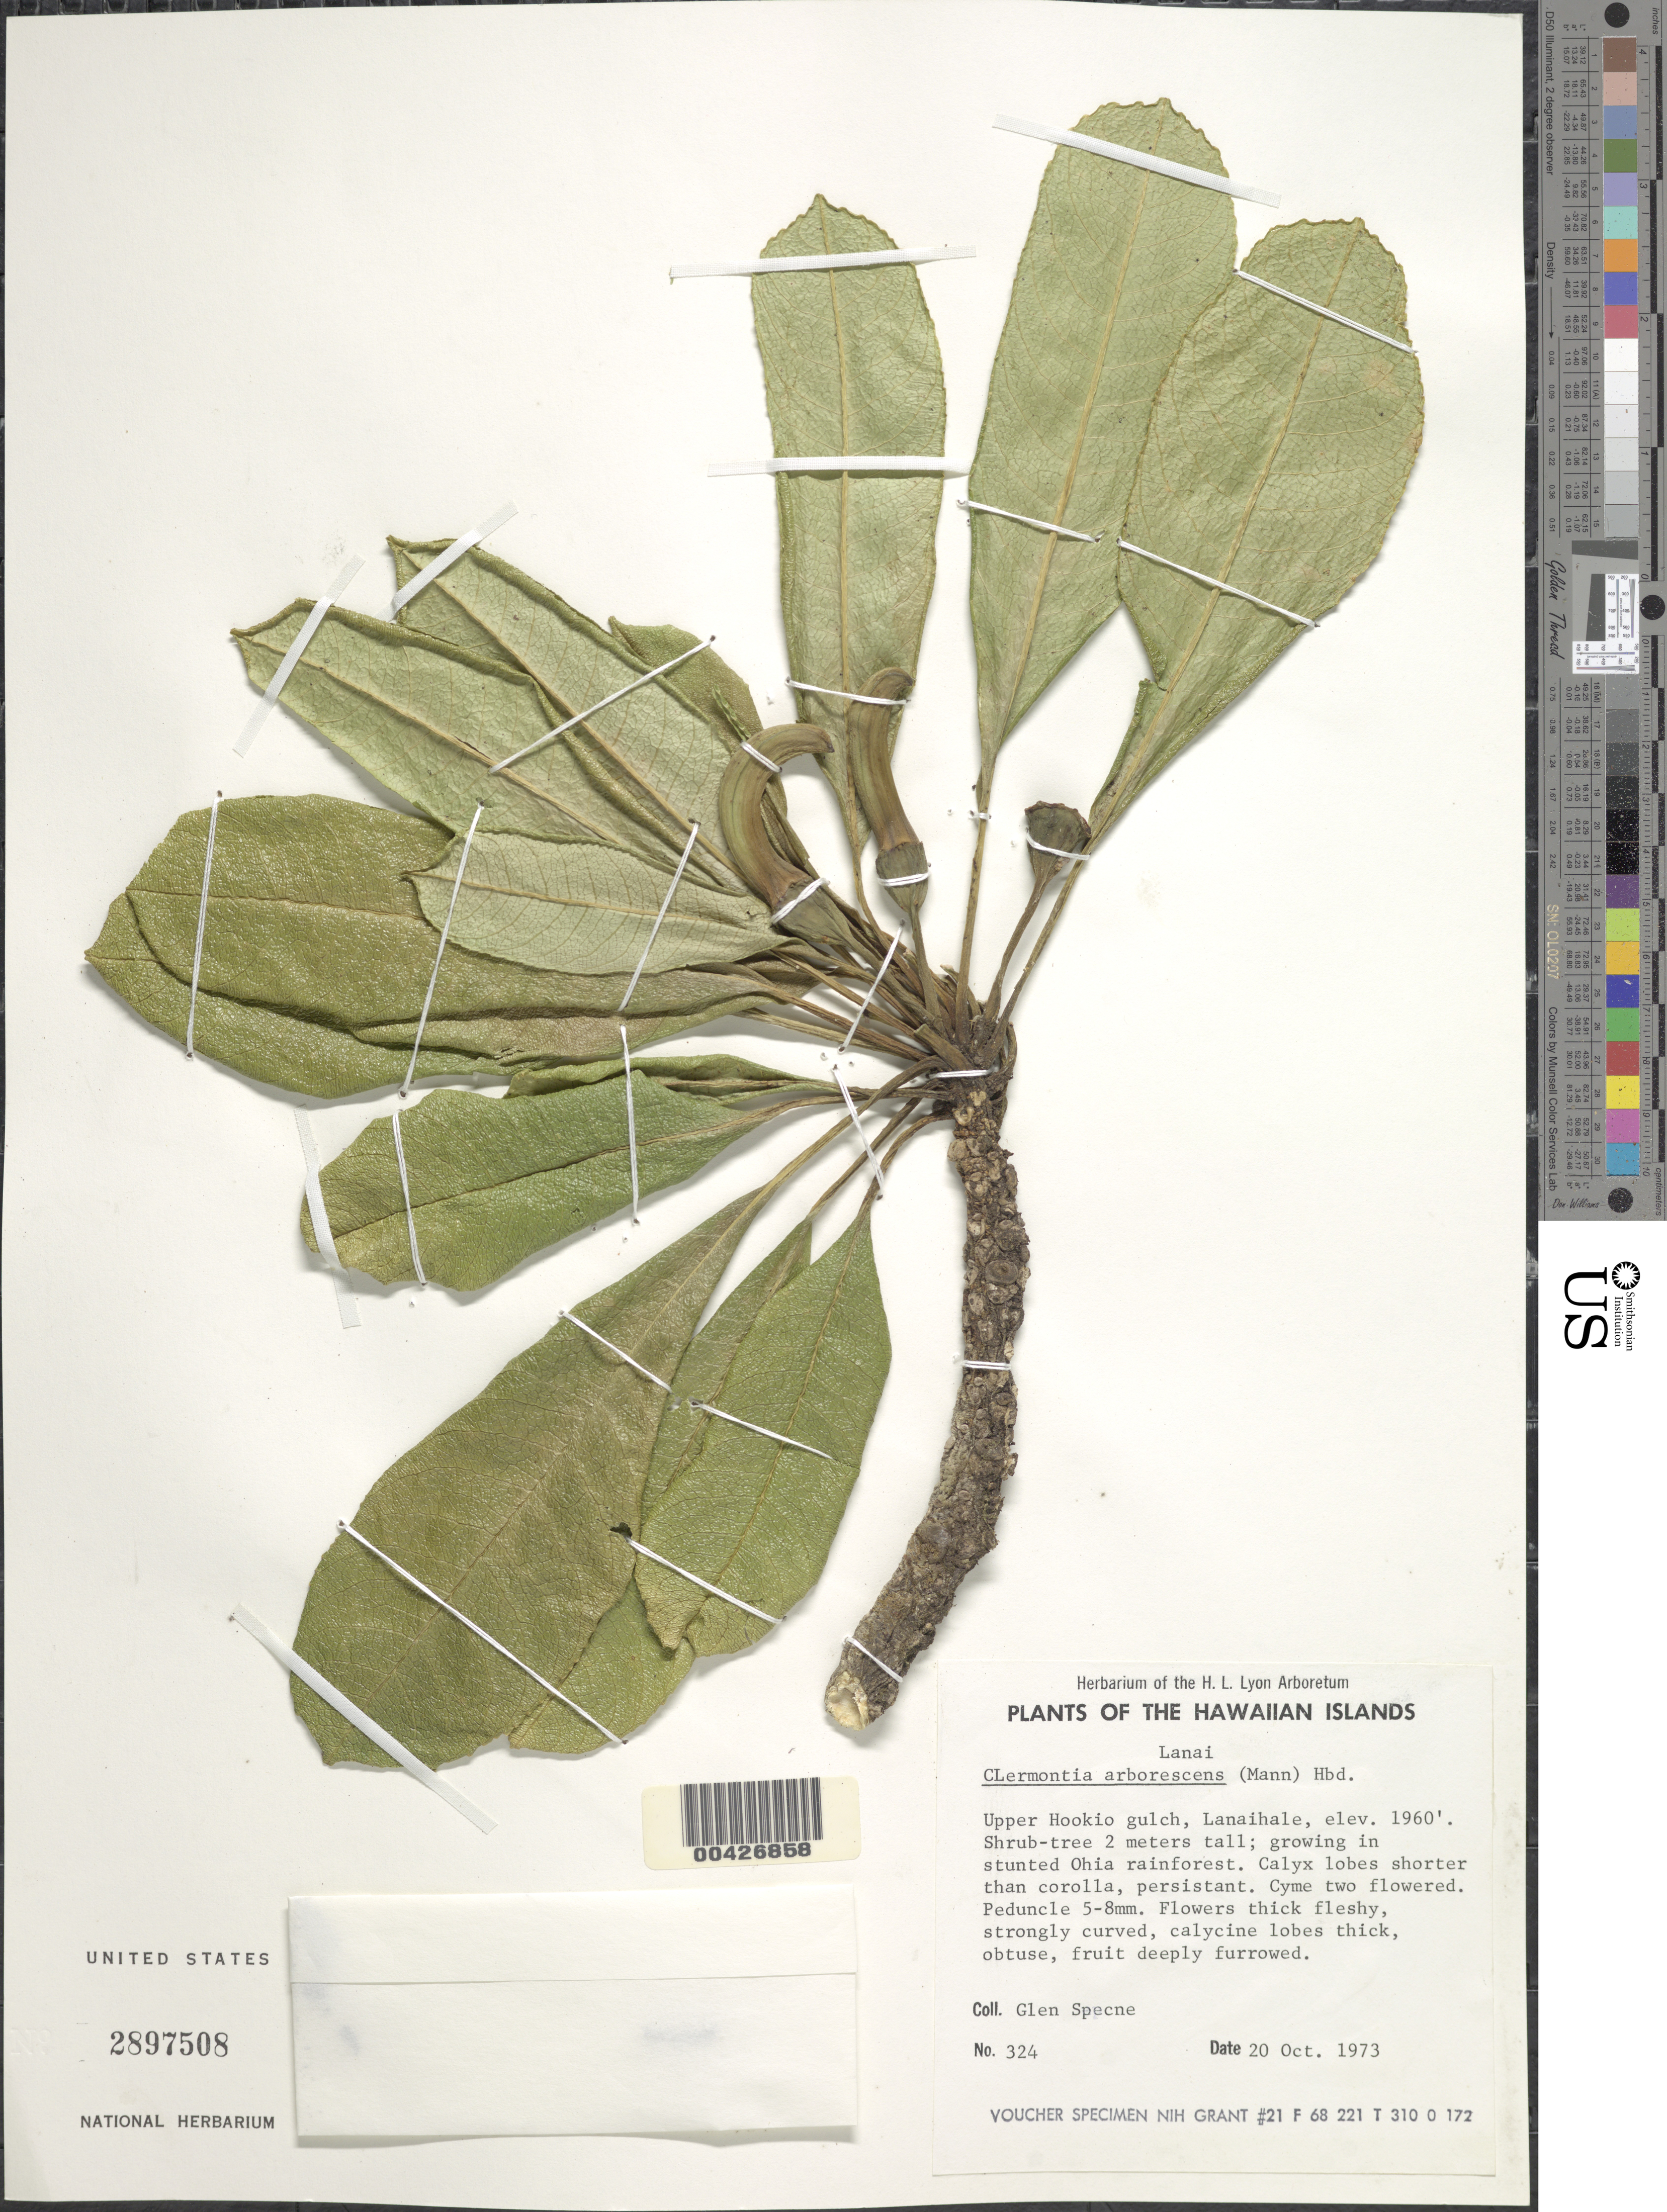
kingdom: Plantae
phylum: Tracheophyta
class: Magnoliopsida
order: Asterales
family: Campanulaceae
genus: Clermontia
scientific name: Clermontia arborescens subsp. waikoluensis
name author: (H. St. John) Lammers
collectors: G. Spence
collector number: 324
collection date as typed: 20 Oct 1973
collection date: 1973-10-20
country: United States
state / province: Hawaii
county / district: Maui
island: Lana'i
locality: Upper Hookio gulch, Lanaihale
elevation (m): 597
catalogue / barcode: US 2897508